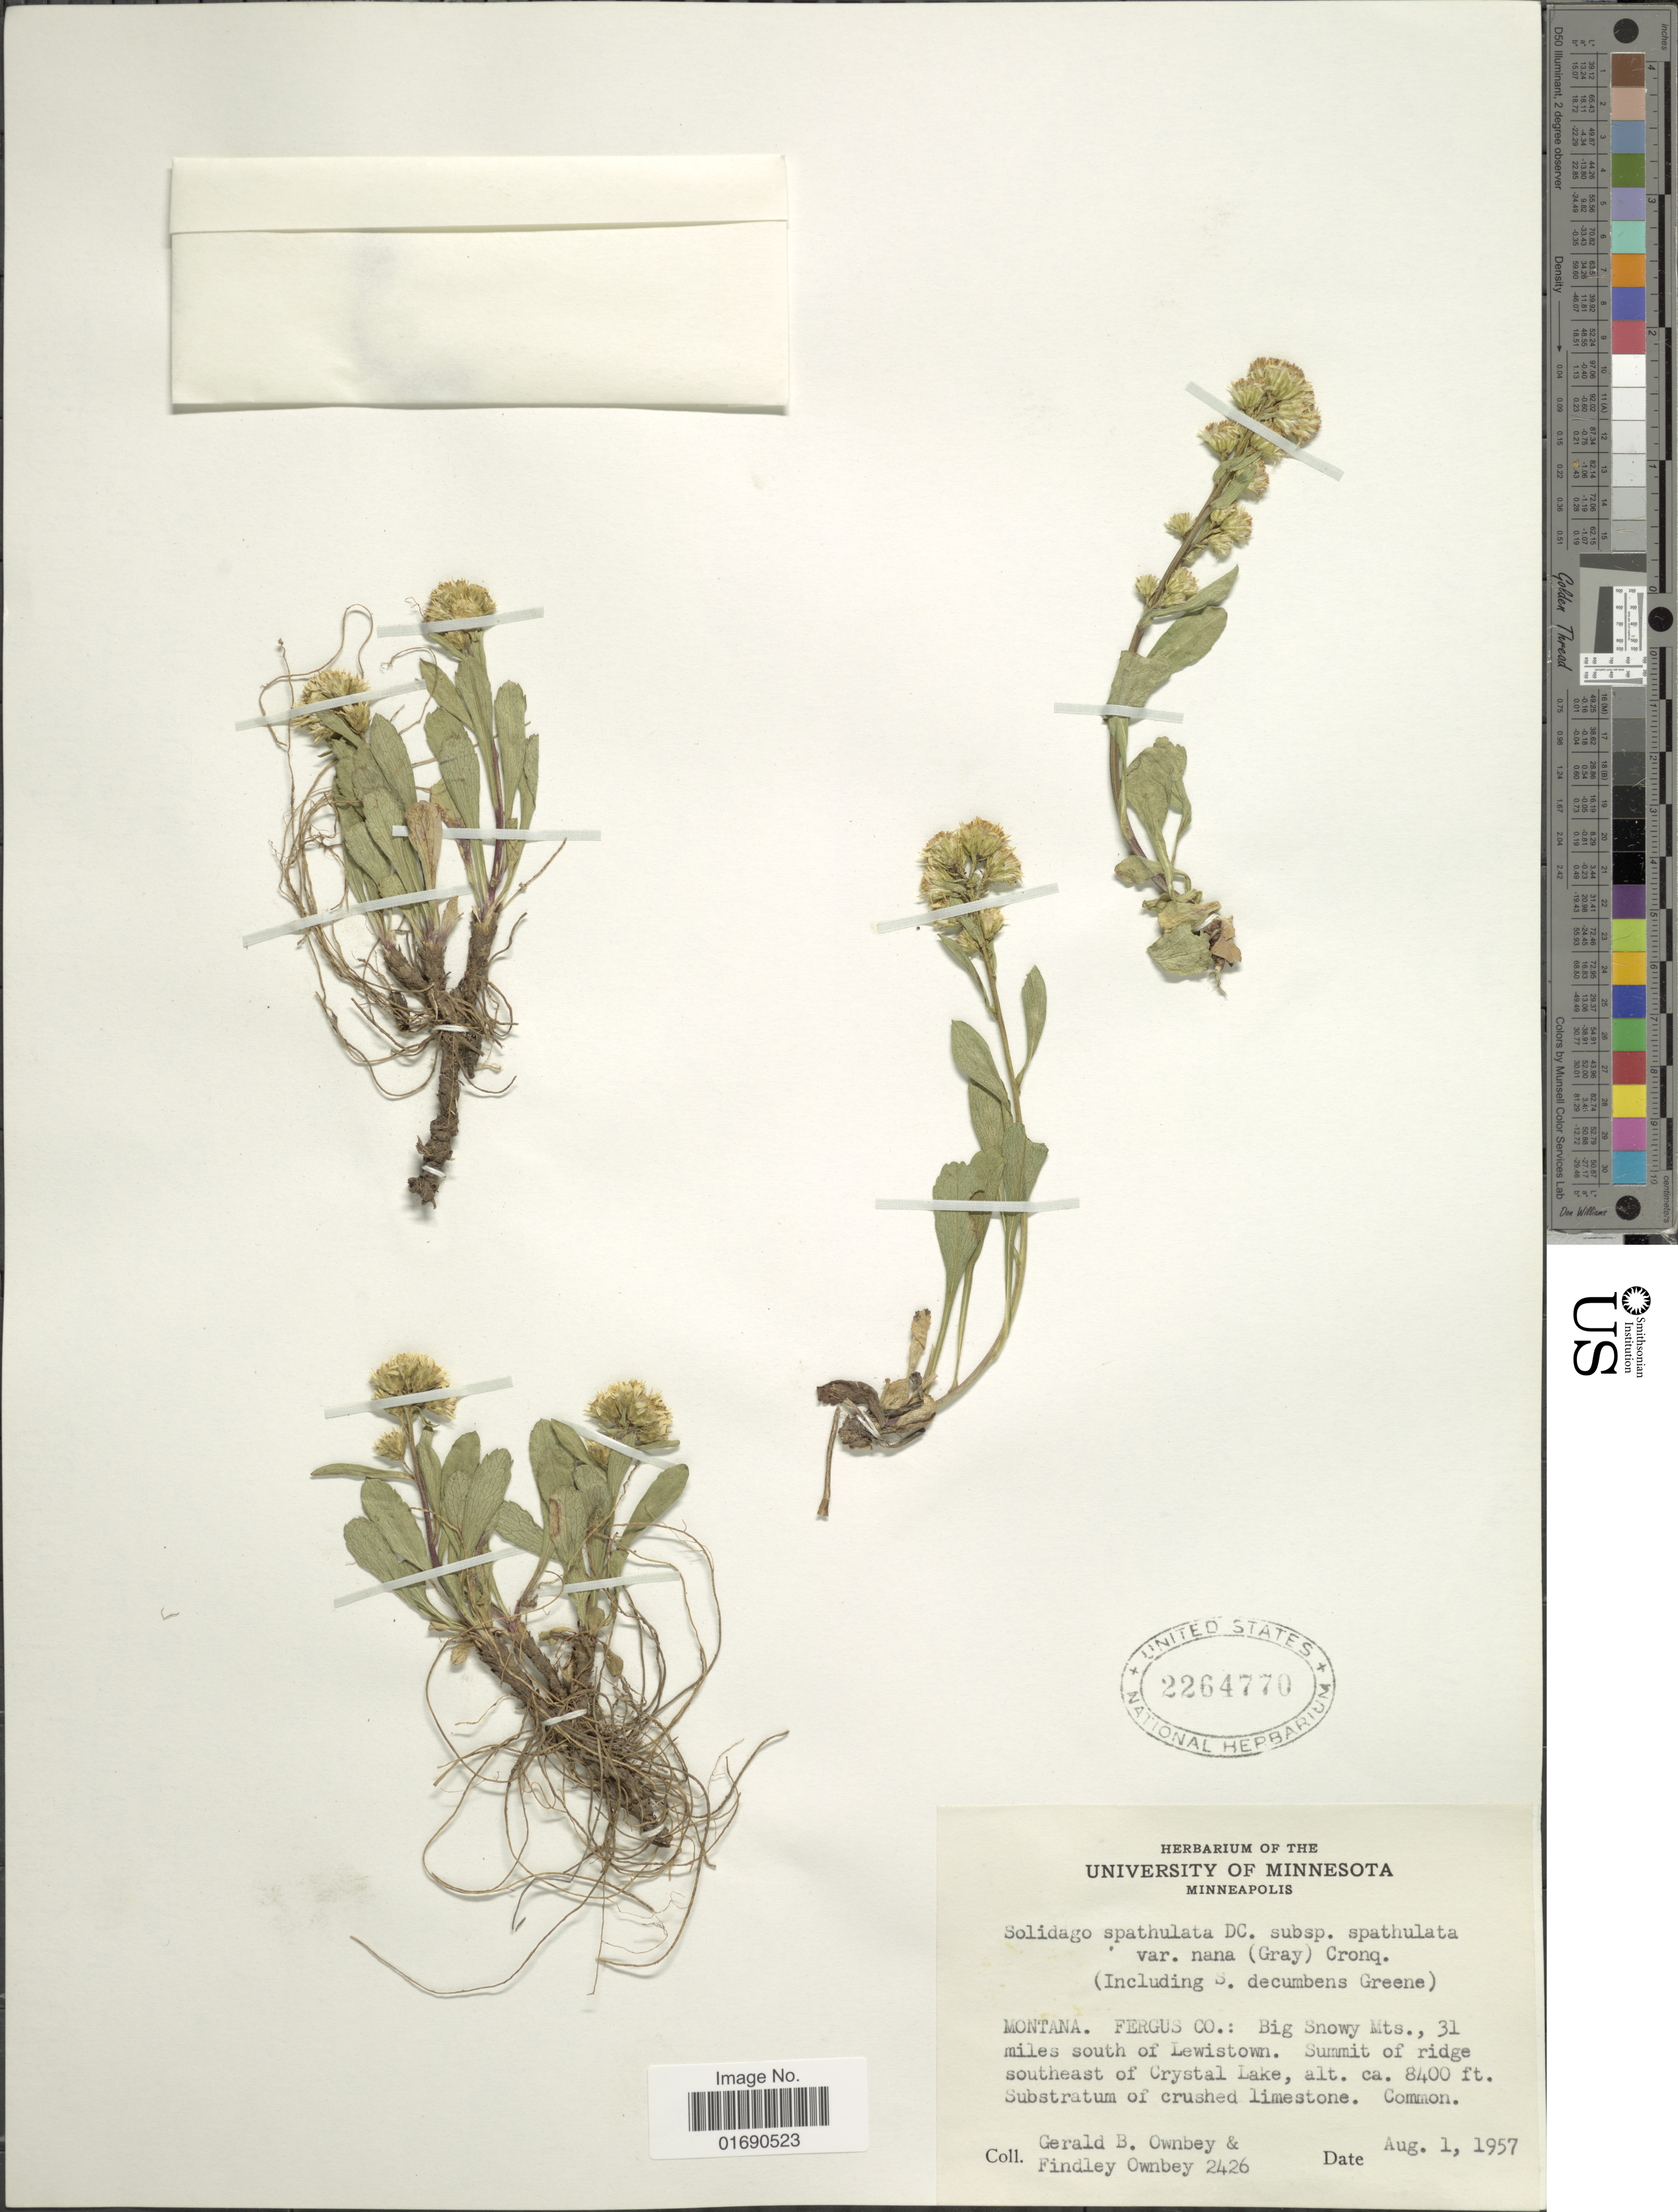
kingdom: Plantae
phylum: Tracheophyta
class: Magnoliopsida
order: Asterales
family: Asteraceae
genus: Solidago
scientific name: Solidago glutinosa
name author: Nutt.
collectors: G. B. Ownbey & F. Ownbey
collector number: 2426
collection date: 1957-08-01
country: United States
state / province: Montana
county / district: Fergus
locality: Big Snowy Mts., 31 miles S of Lewistown. Summit of ridge SE of Crystal Lake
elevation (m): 2560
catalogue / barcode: US 2264770